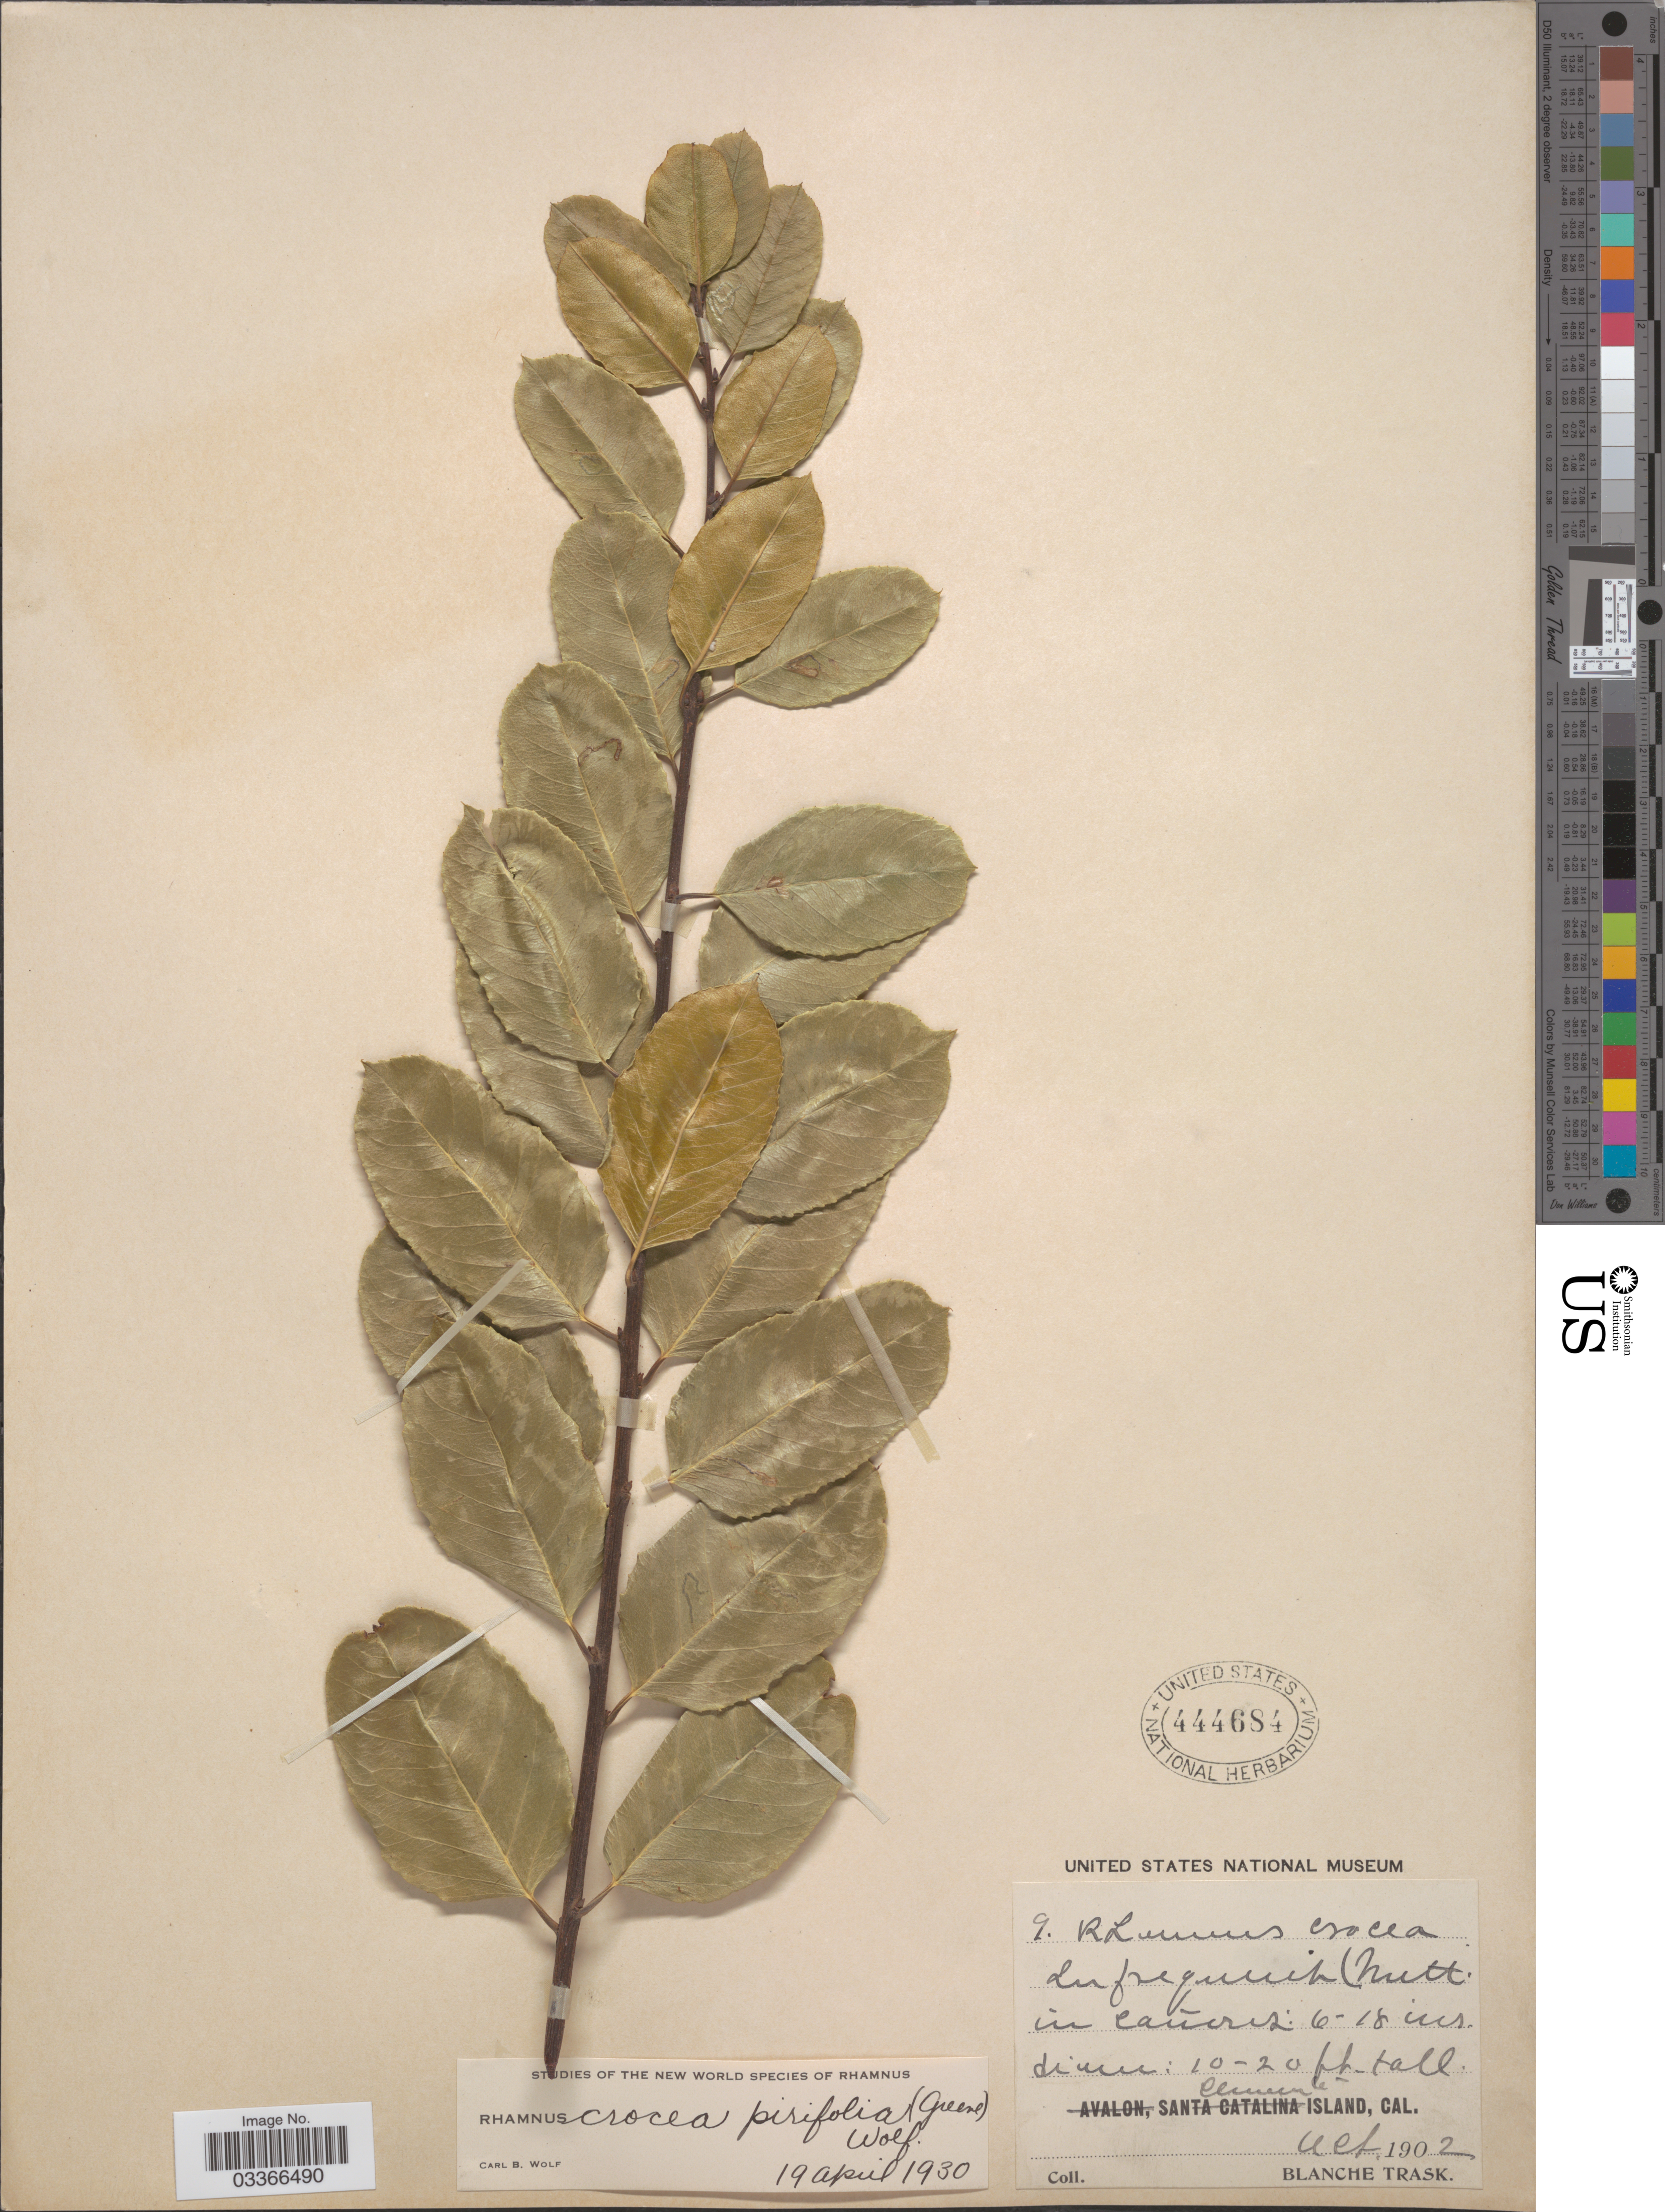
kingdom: Plantae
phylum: Tracheophyta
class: Magnoliopsida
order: Rosales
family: Rhamnaceae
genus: Rhamnus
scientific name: Rhamnus crocea var. pirifolia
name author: (Greene) Little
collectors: B. Trask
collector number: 9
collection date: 1902-10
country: United States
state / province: California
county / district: Los Angeles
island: San Clemente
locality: San Clemente Island.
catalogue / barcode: US 444684